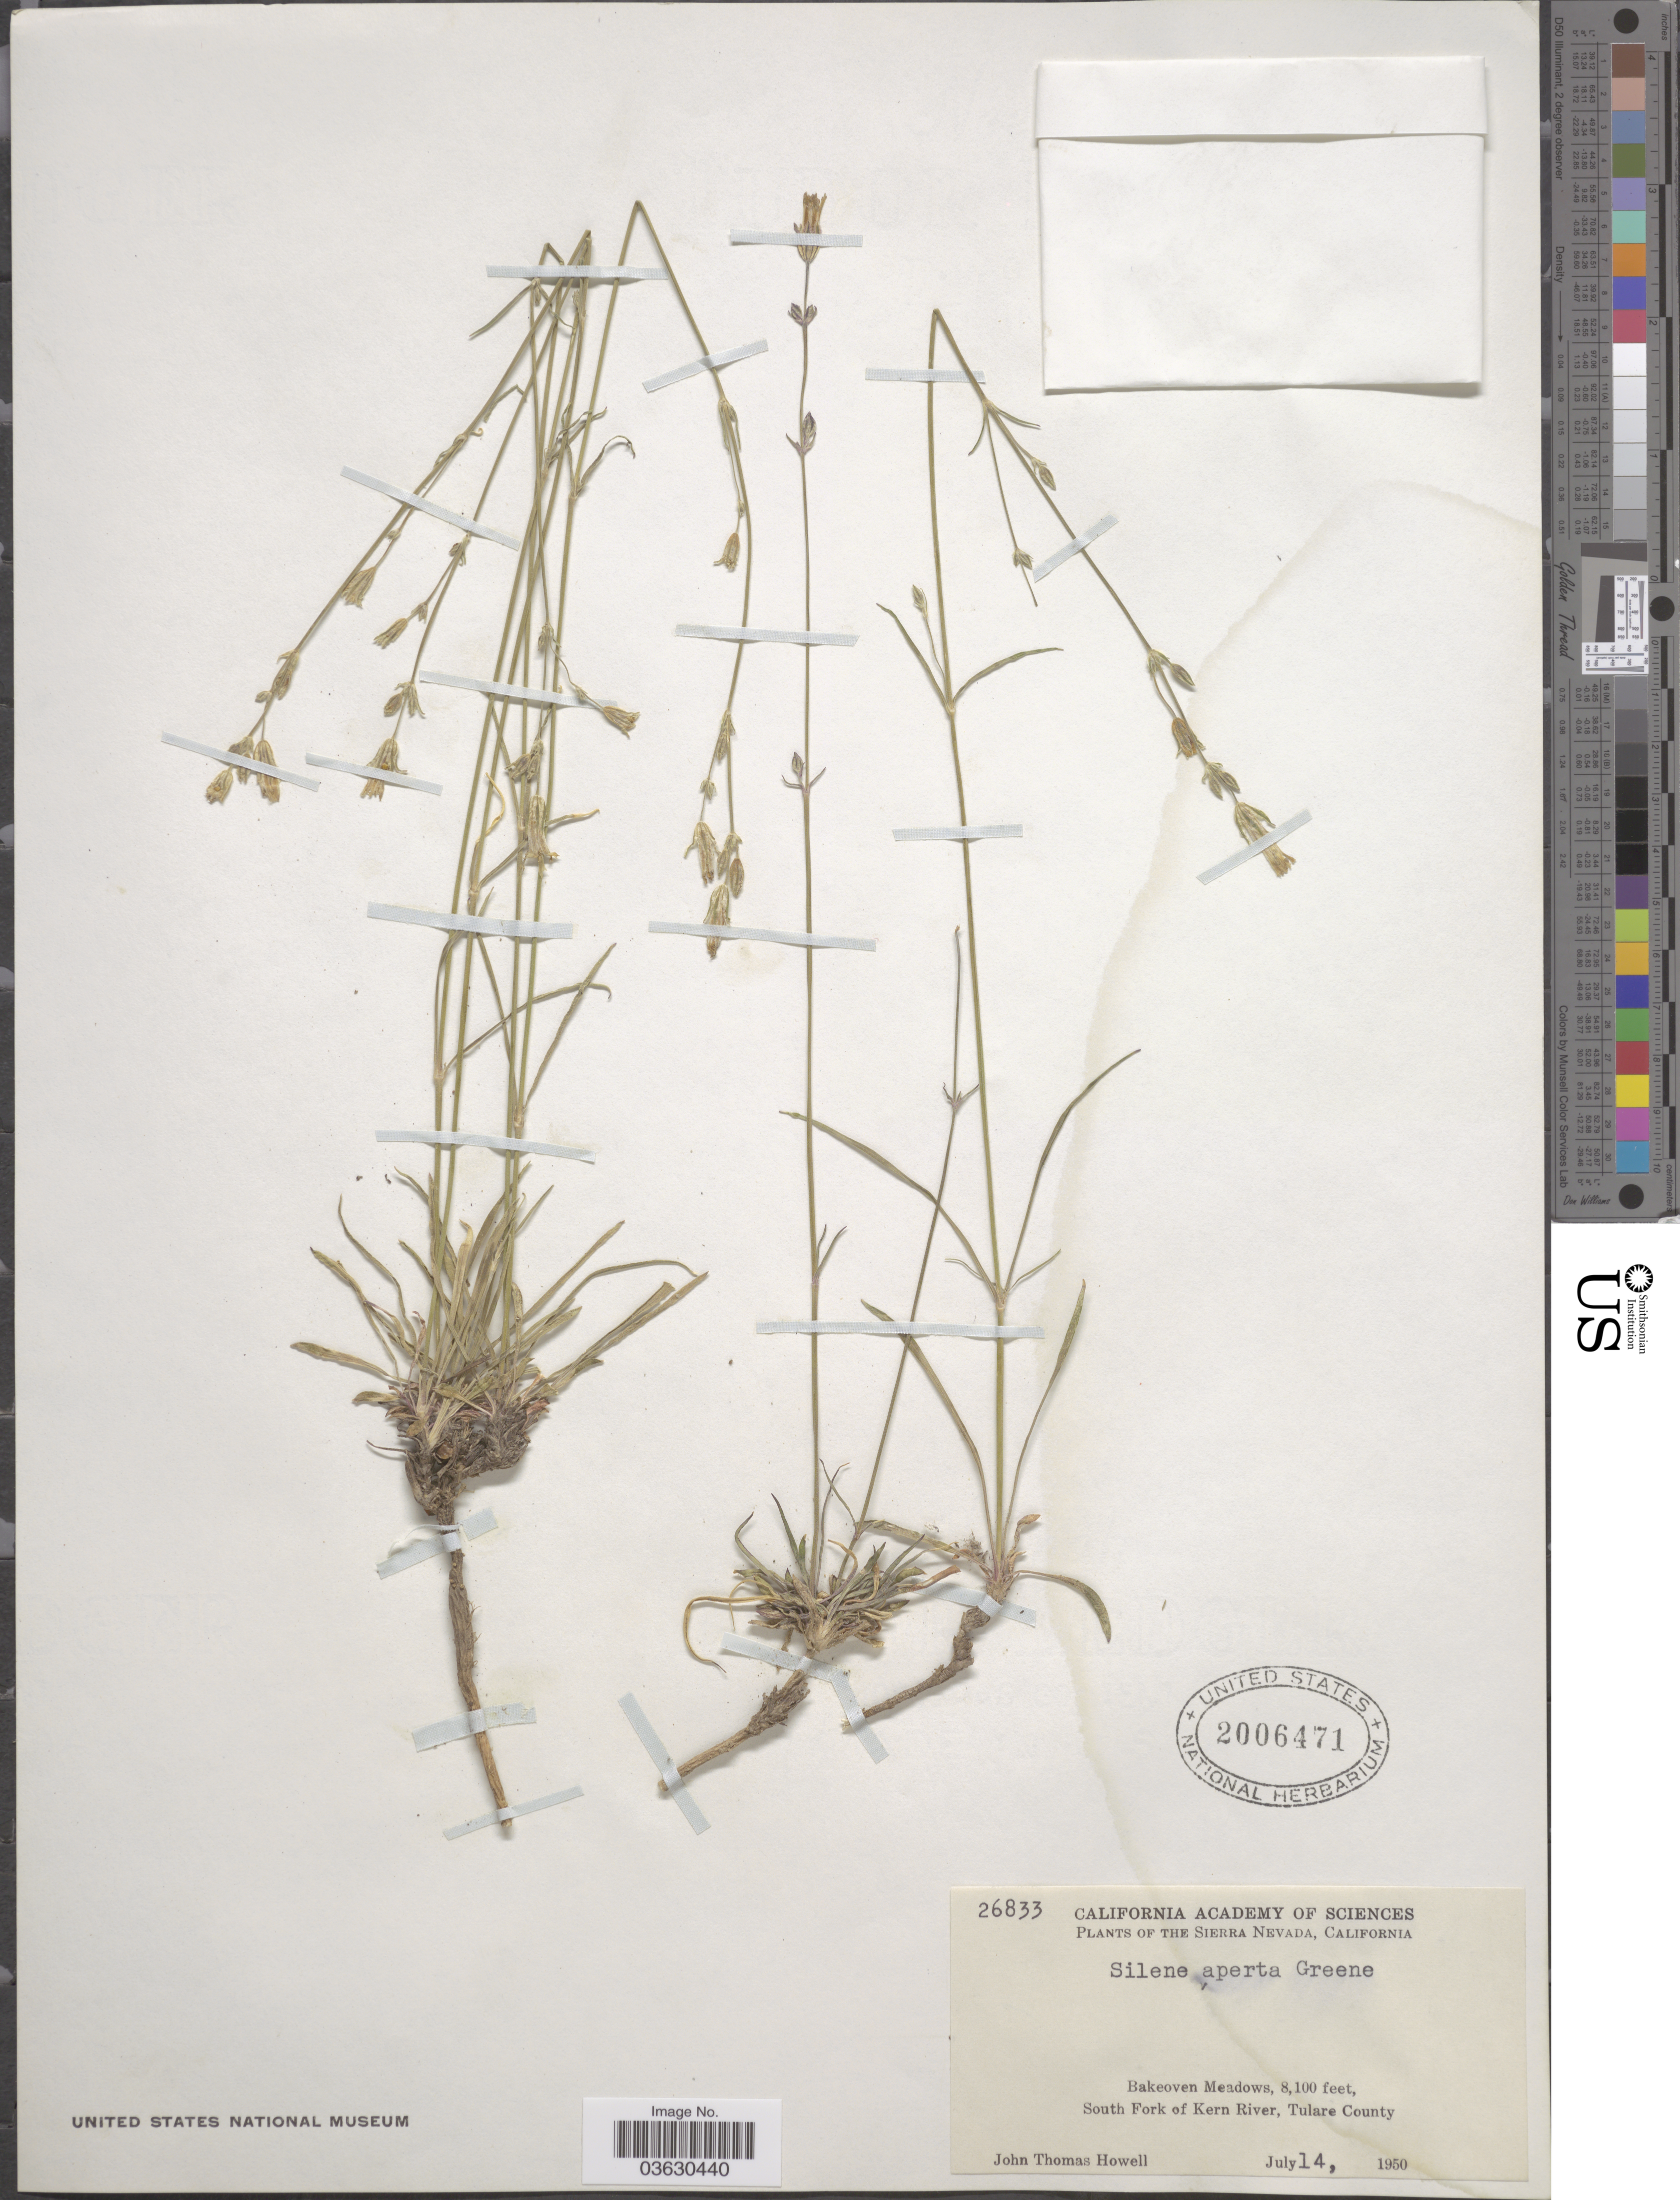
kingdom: Plantae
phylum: Tracheophyta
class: Magnoliopsida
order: Caryophyllales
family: Caryophyllaceae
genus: Silene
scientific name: Silene aperta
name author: Greene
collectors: J. T. Howell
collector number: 26833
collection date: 1950-07-14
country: United States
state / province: California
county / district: Tulare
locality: The Sierra Nevada. Bakeoven Meadows. South Fork of Kern River, Tulare County.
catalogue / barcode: US 2006471